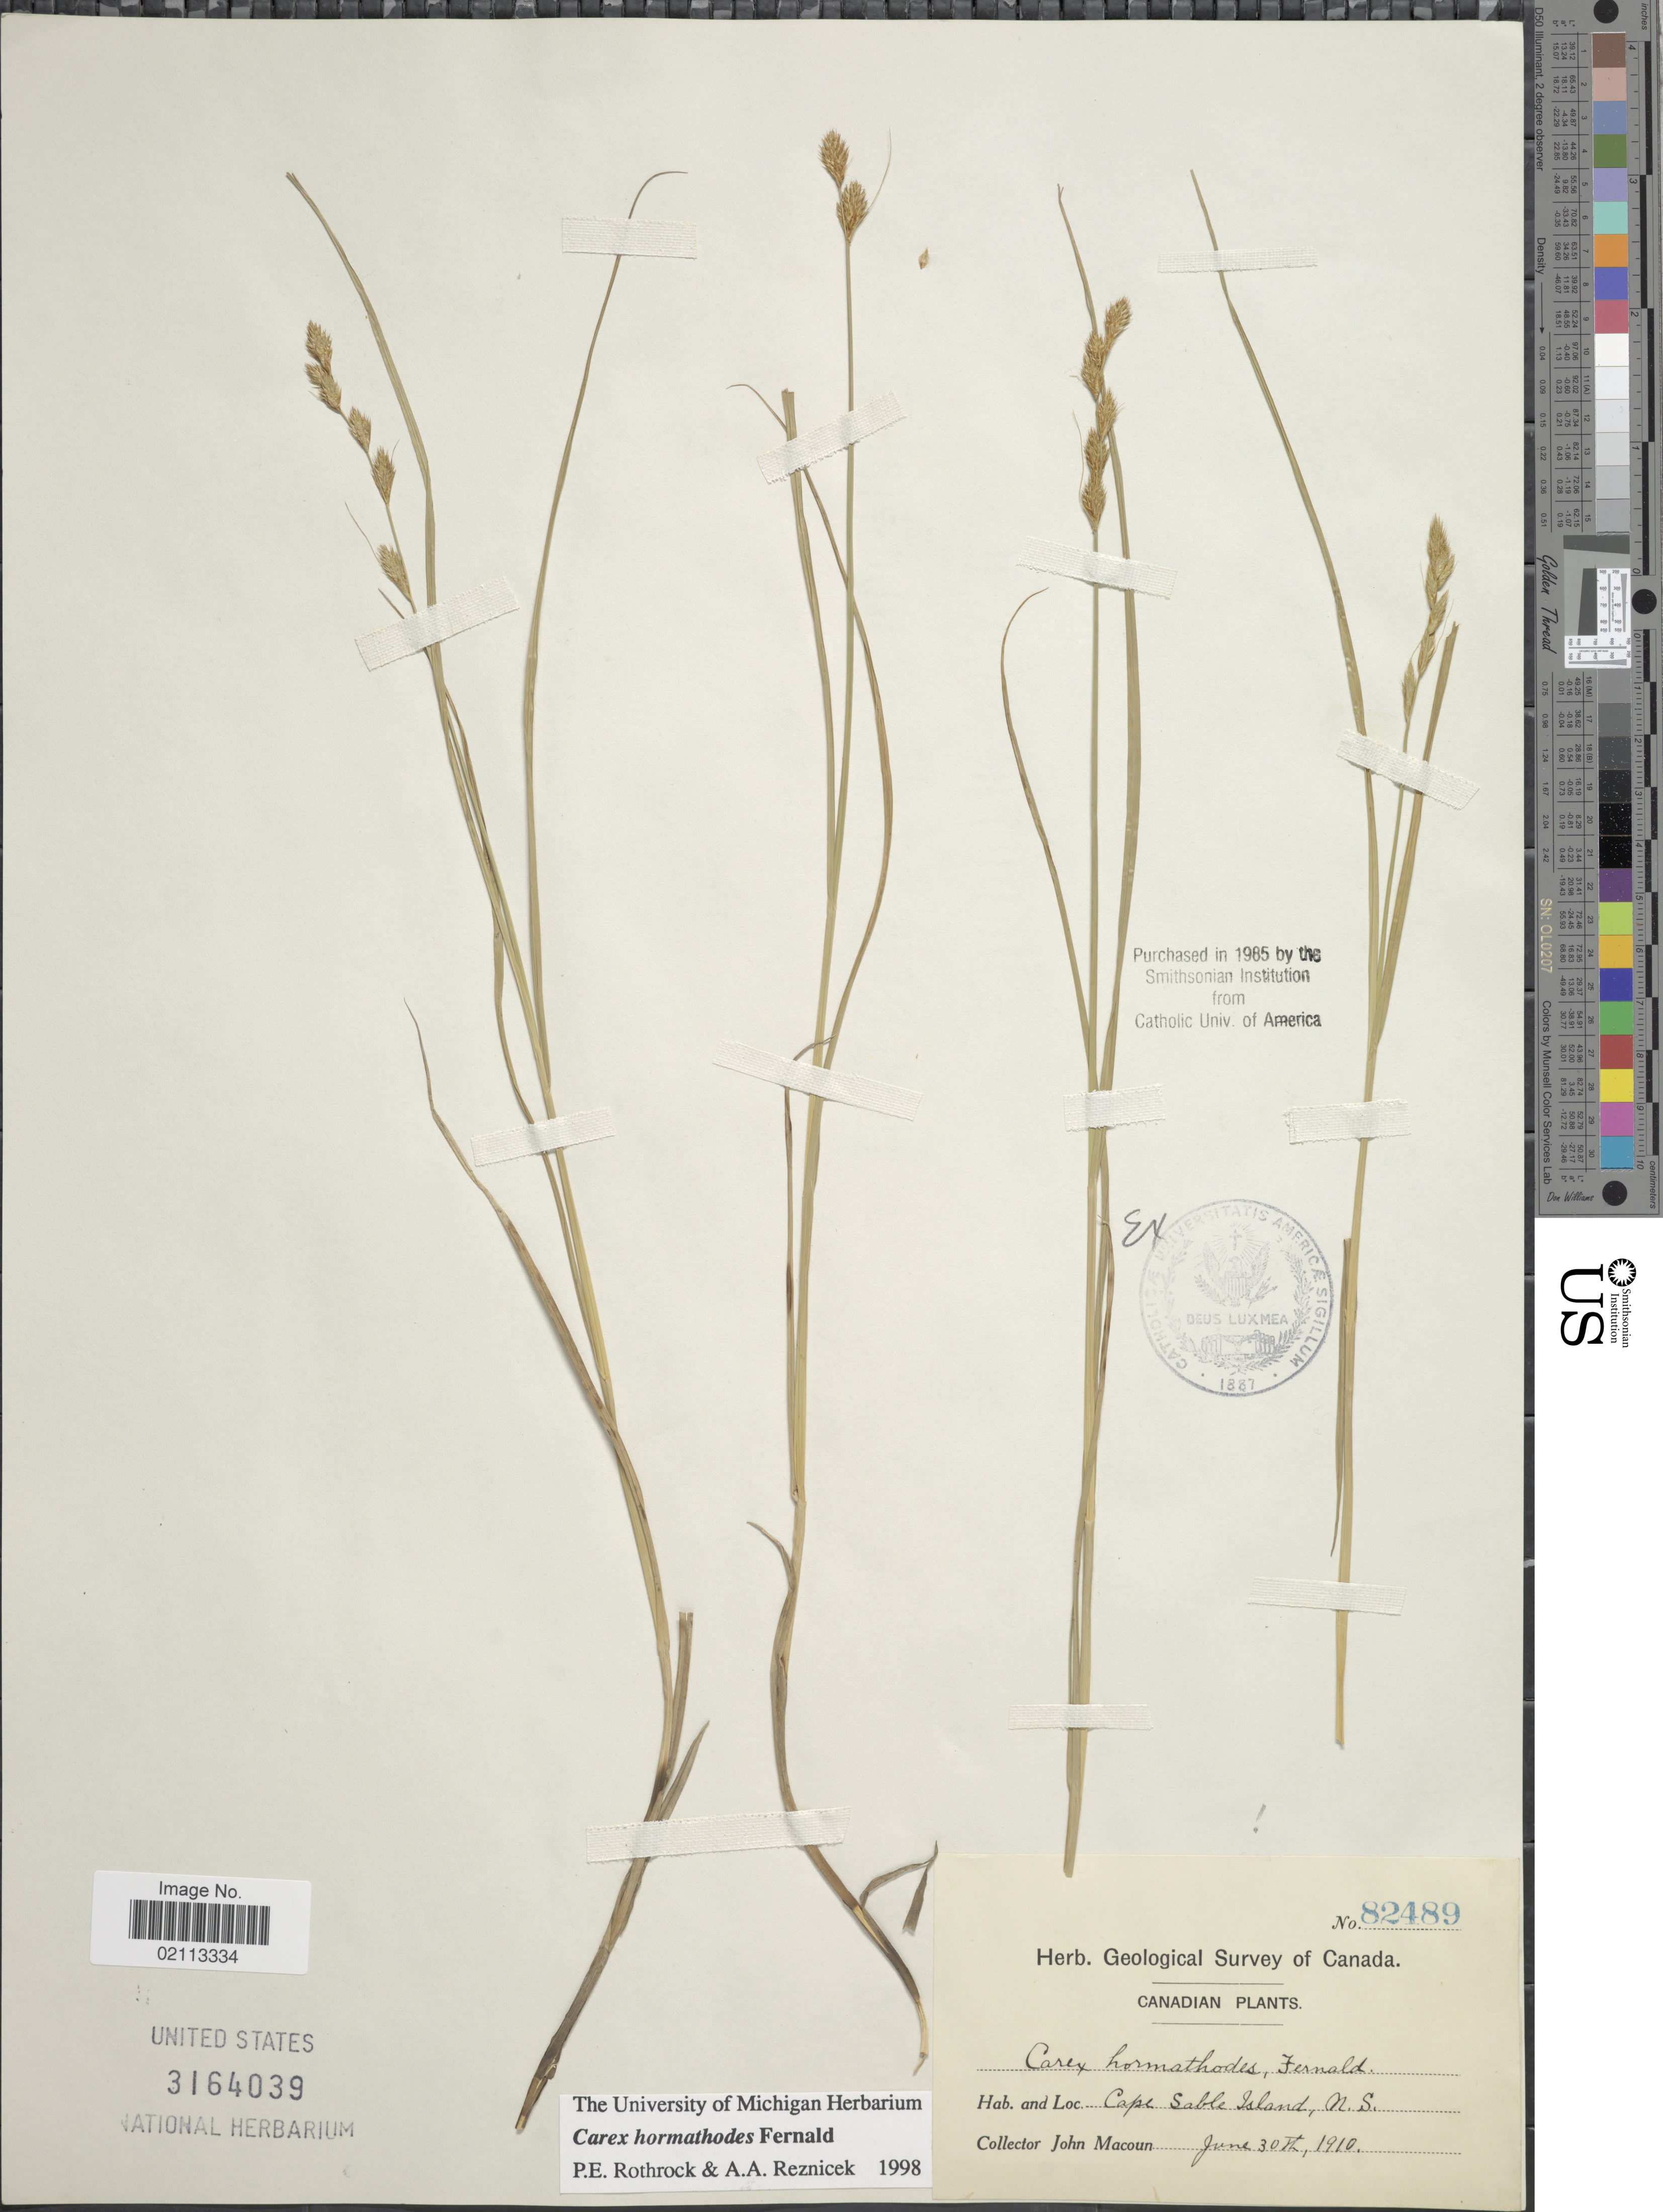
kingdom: Plantae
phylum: Tracheophyta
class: Liliopsida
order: Poales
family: Cyperaceae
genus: Carex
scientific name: Carex hormathodes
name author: Fernald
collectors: J. Macoun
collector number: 82489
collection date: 1910-06-30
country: Canada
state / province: Nova Scotia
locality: Cape Sable Island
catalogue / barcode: US 3164039